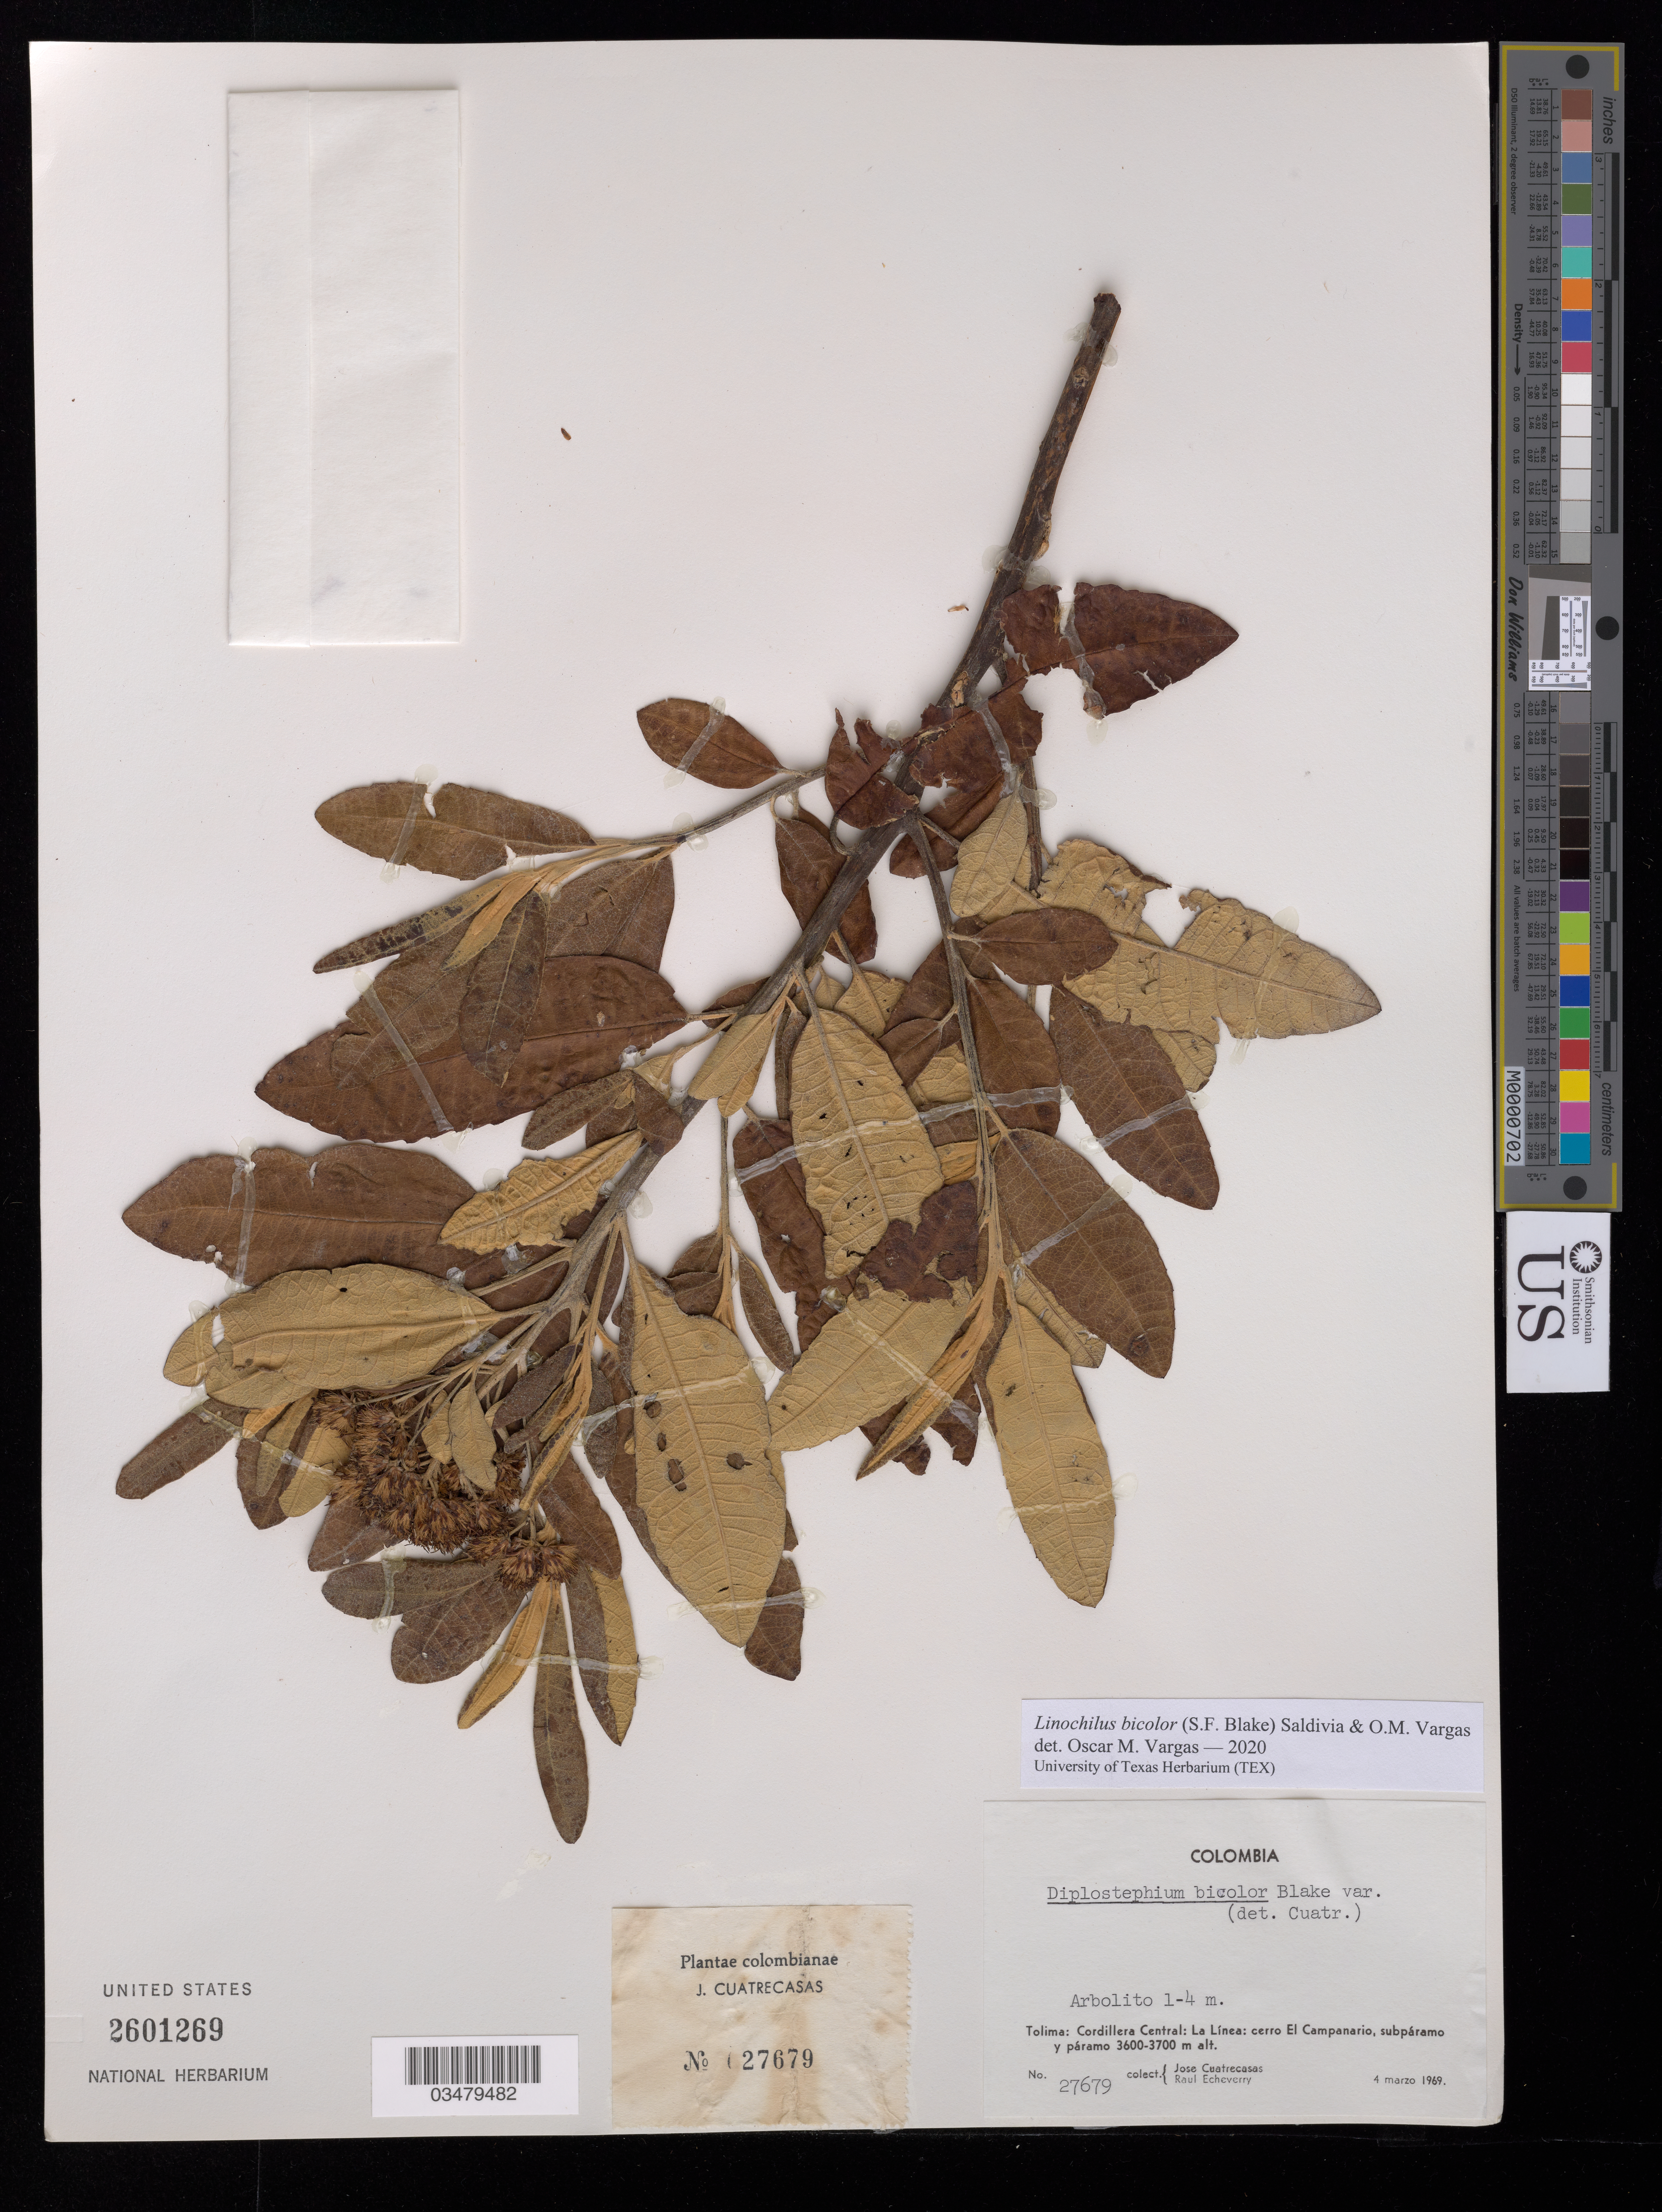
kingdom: Plantae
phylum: Tracheophyta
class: Magnoliopsida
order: Asterales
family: Asteraceae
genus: Linochilus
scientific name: Linochilus bicolor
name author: (S.F. Blake) Saldivia & O.M. Vargas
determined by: Vargas, Oscar M.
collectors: J. Cuatrecasas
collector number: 27679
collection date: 1969-03-04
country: Colombia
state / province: Tolima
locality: Cordillera Central, la Linca, Cerro el Campanario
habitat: Subparamo y paramo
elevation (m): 3600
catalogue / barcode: US 2601269